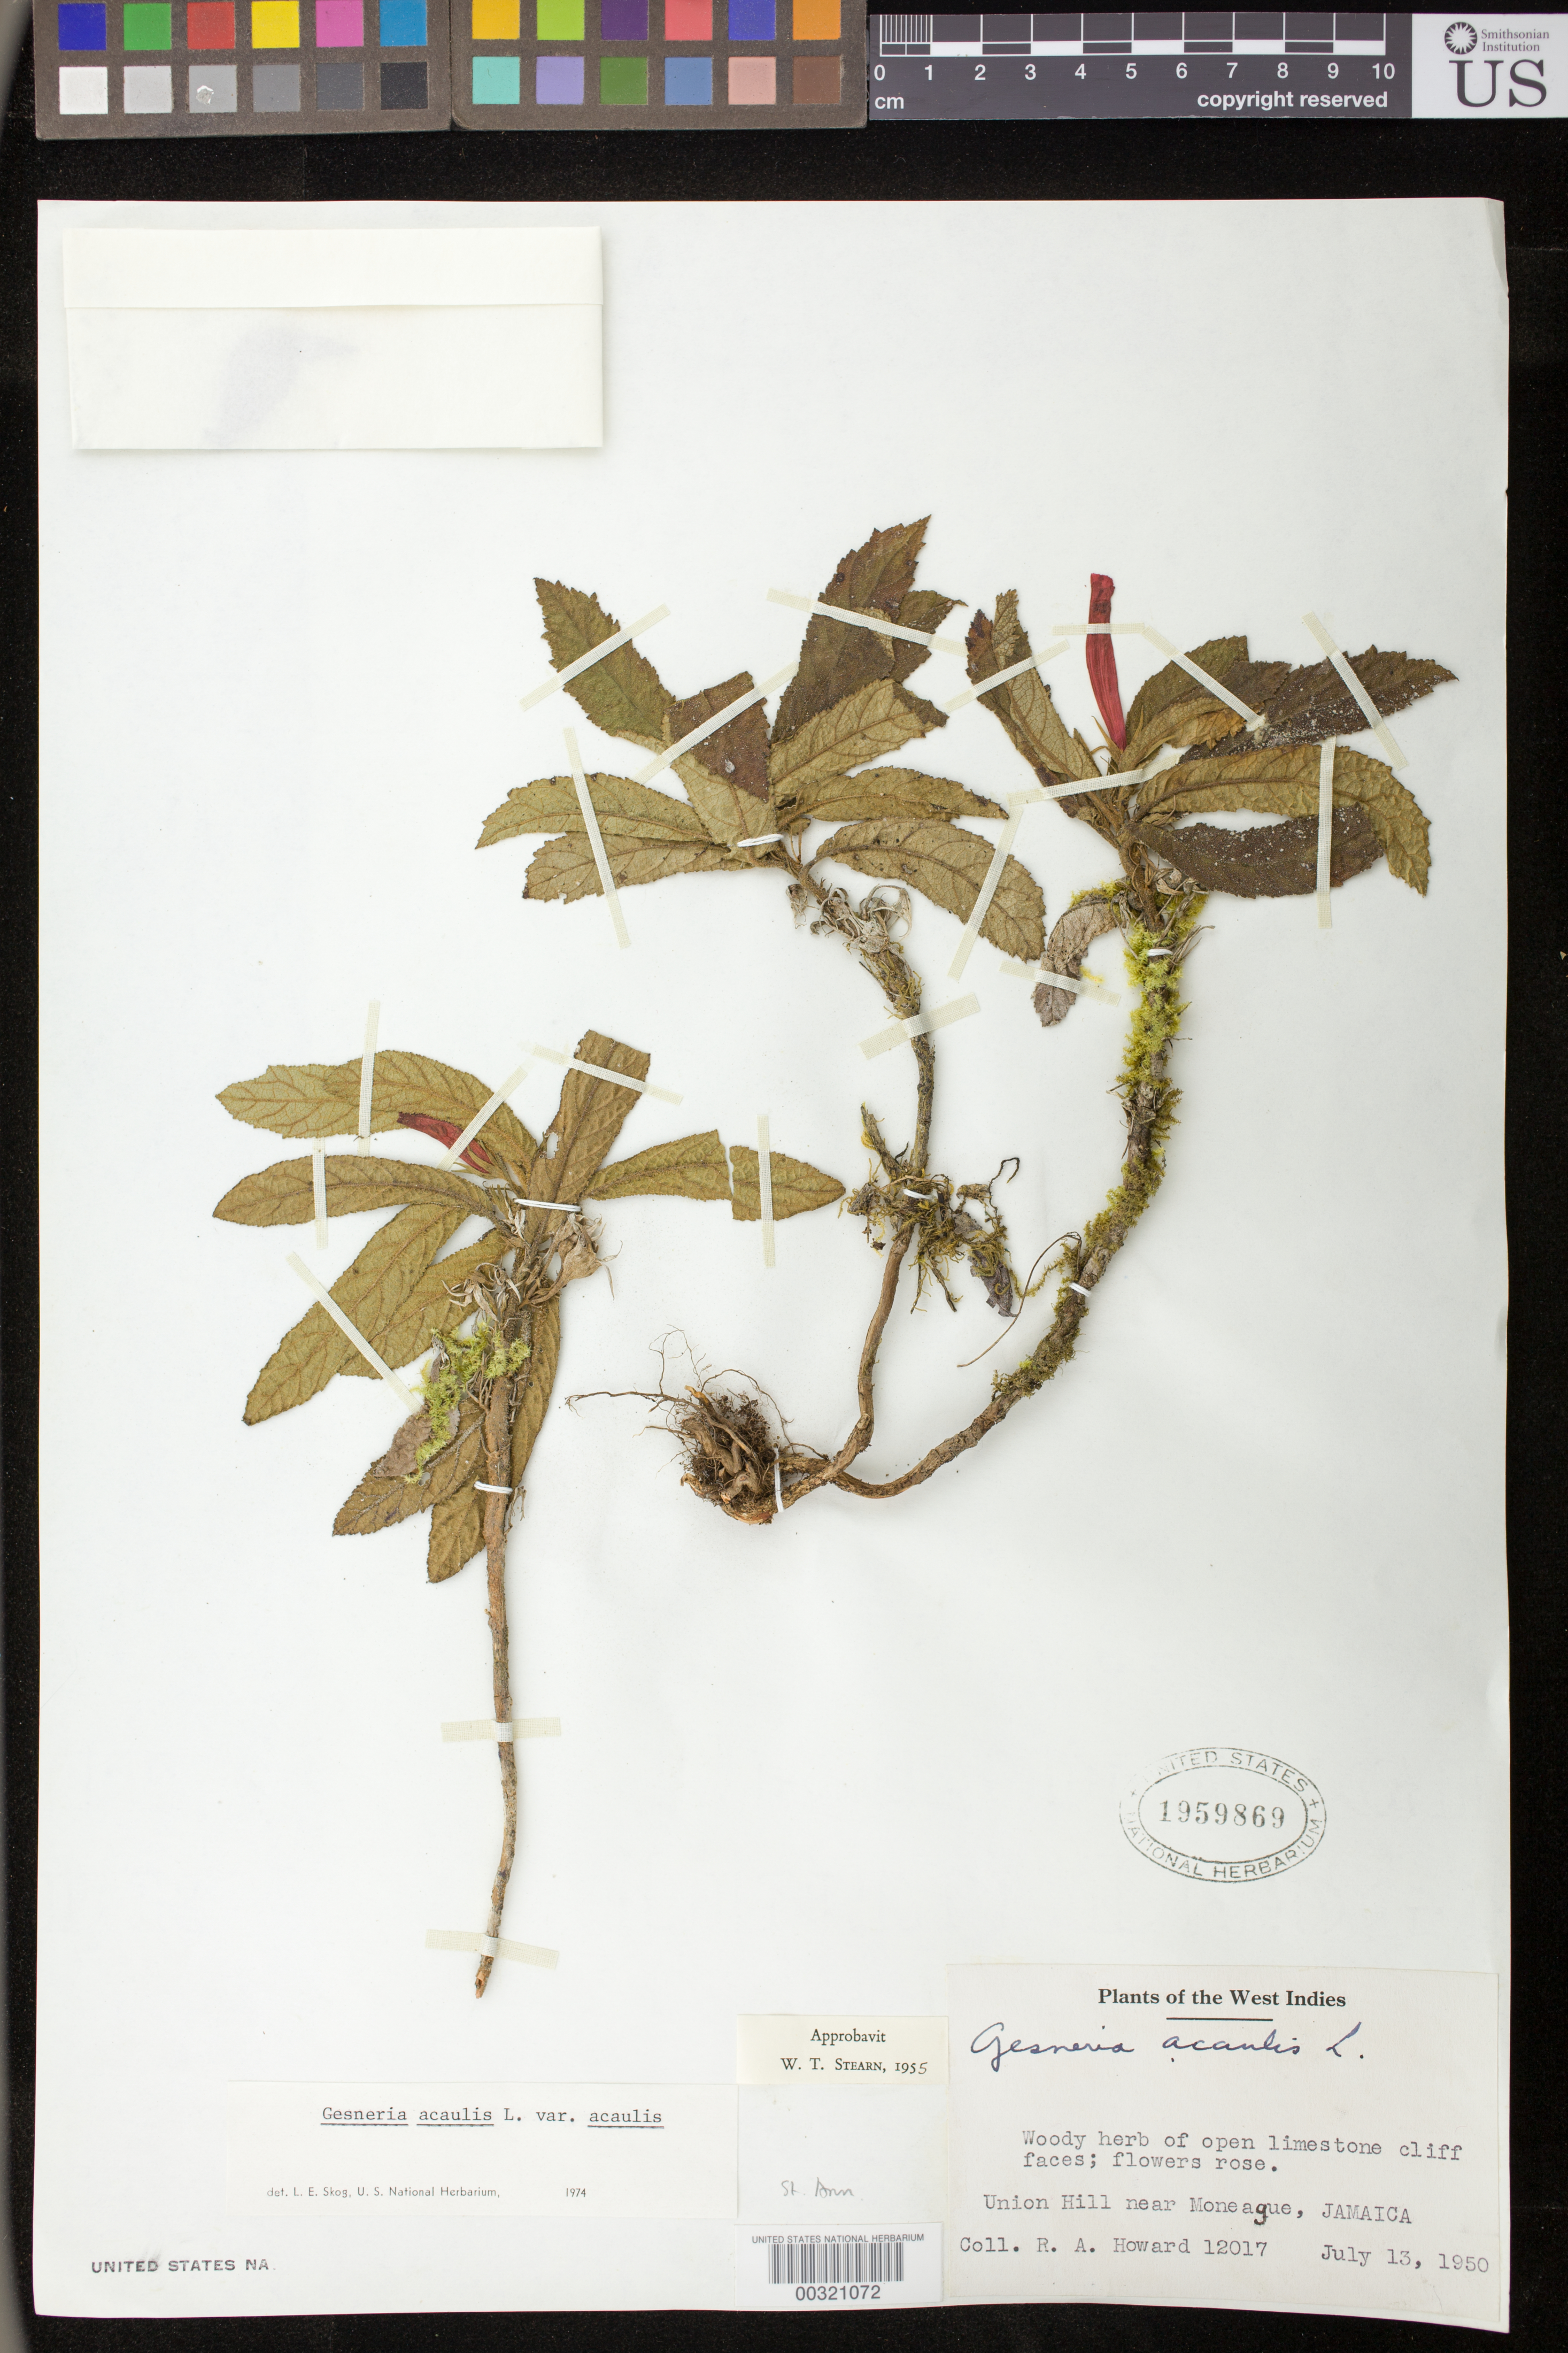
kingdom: Plantae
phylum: Tracheophyta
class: Magnoliopsida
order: Lamiales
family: Gesneriaceae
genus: Gesneria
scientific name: Gesneria acaulis var. acaulis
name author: L.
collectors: R. A. Howard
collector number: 12017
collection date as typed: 13 Jul 1950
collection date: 1950-07-13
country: Jamaica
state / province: Saint Ann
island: Jamaica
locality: Union Hill near Moneague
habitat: Open limestone cliff faces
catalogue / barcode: US 1959869